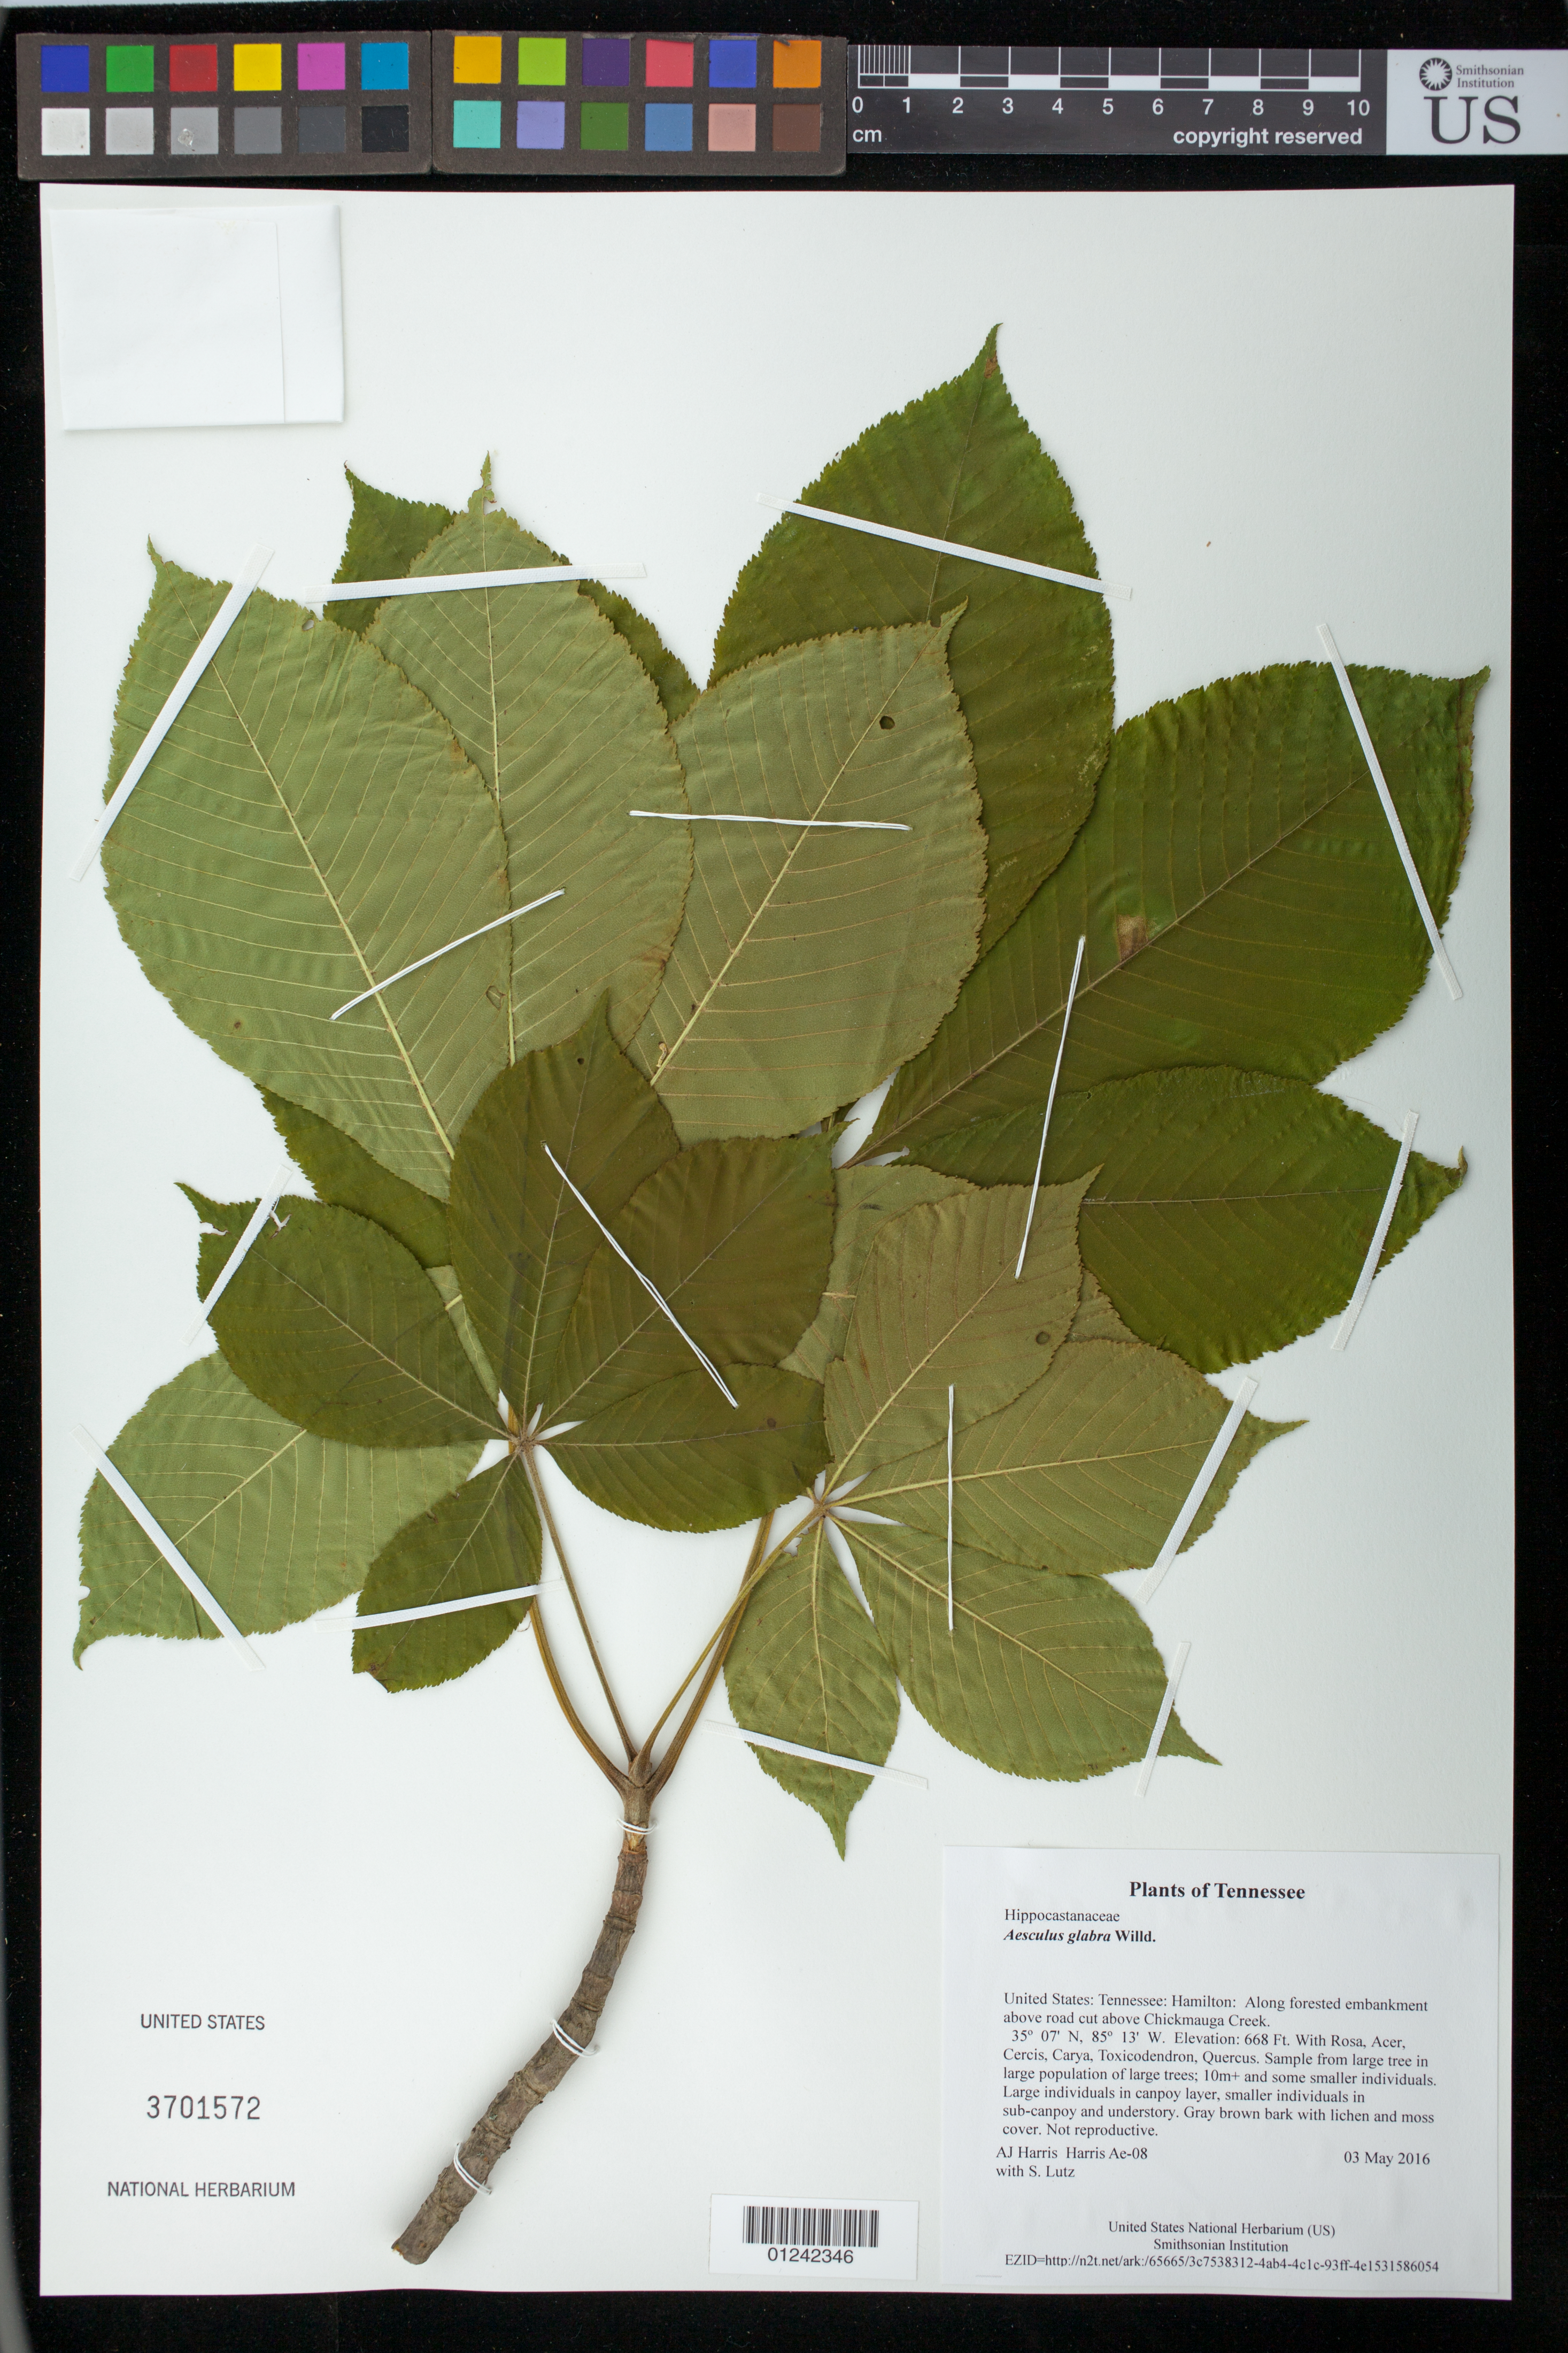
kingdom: Plantae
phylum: Tracheophyta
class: Magnoliopsida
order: Sapindales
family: Sapindaceae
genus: Aesculus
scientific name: Aesculus glabra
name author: Willd.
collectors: A. J. Harris & S. Lutz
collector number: Harris Ae-08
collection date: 2016-05-03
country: United States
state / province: Tennessee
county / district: Hamilton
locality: Along forested embankment above road cut above Chickmauga Creek.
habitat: With Rosa, Acer, Cercis, Carya, Toxicodendron, Quercus.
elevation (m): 204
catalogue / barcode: US 3701572